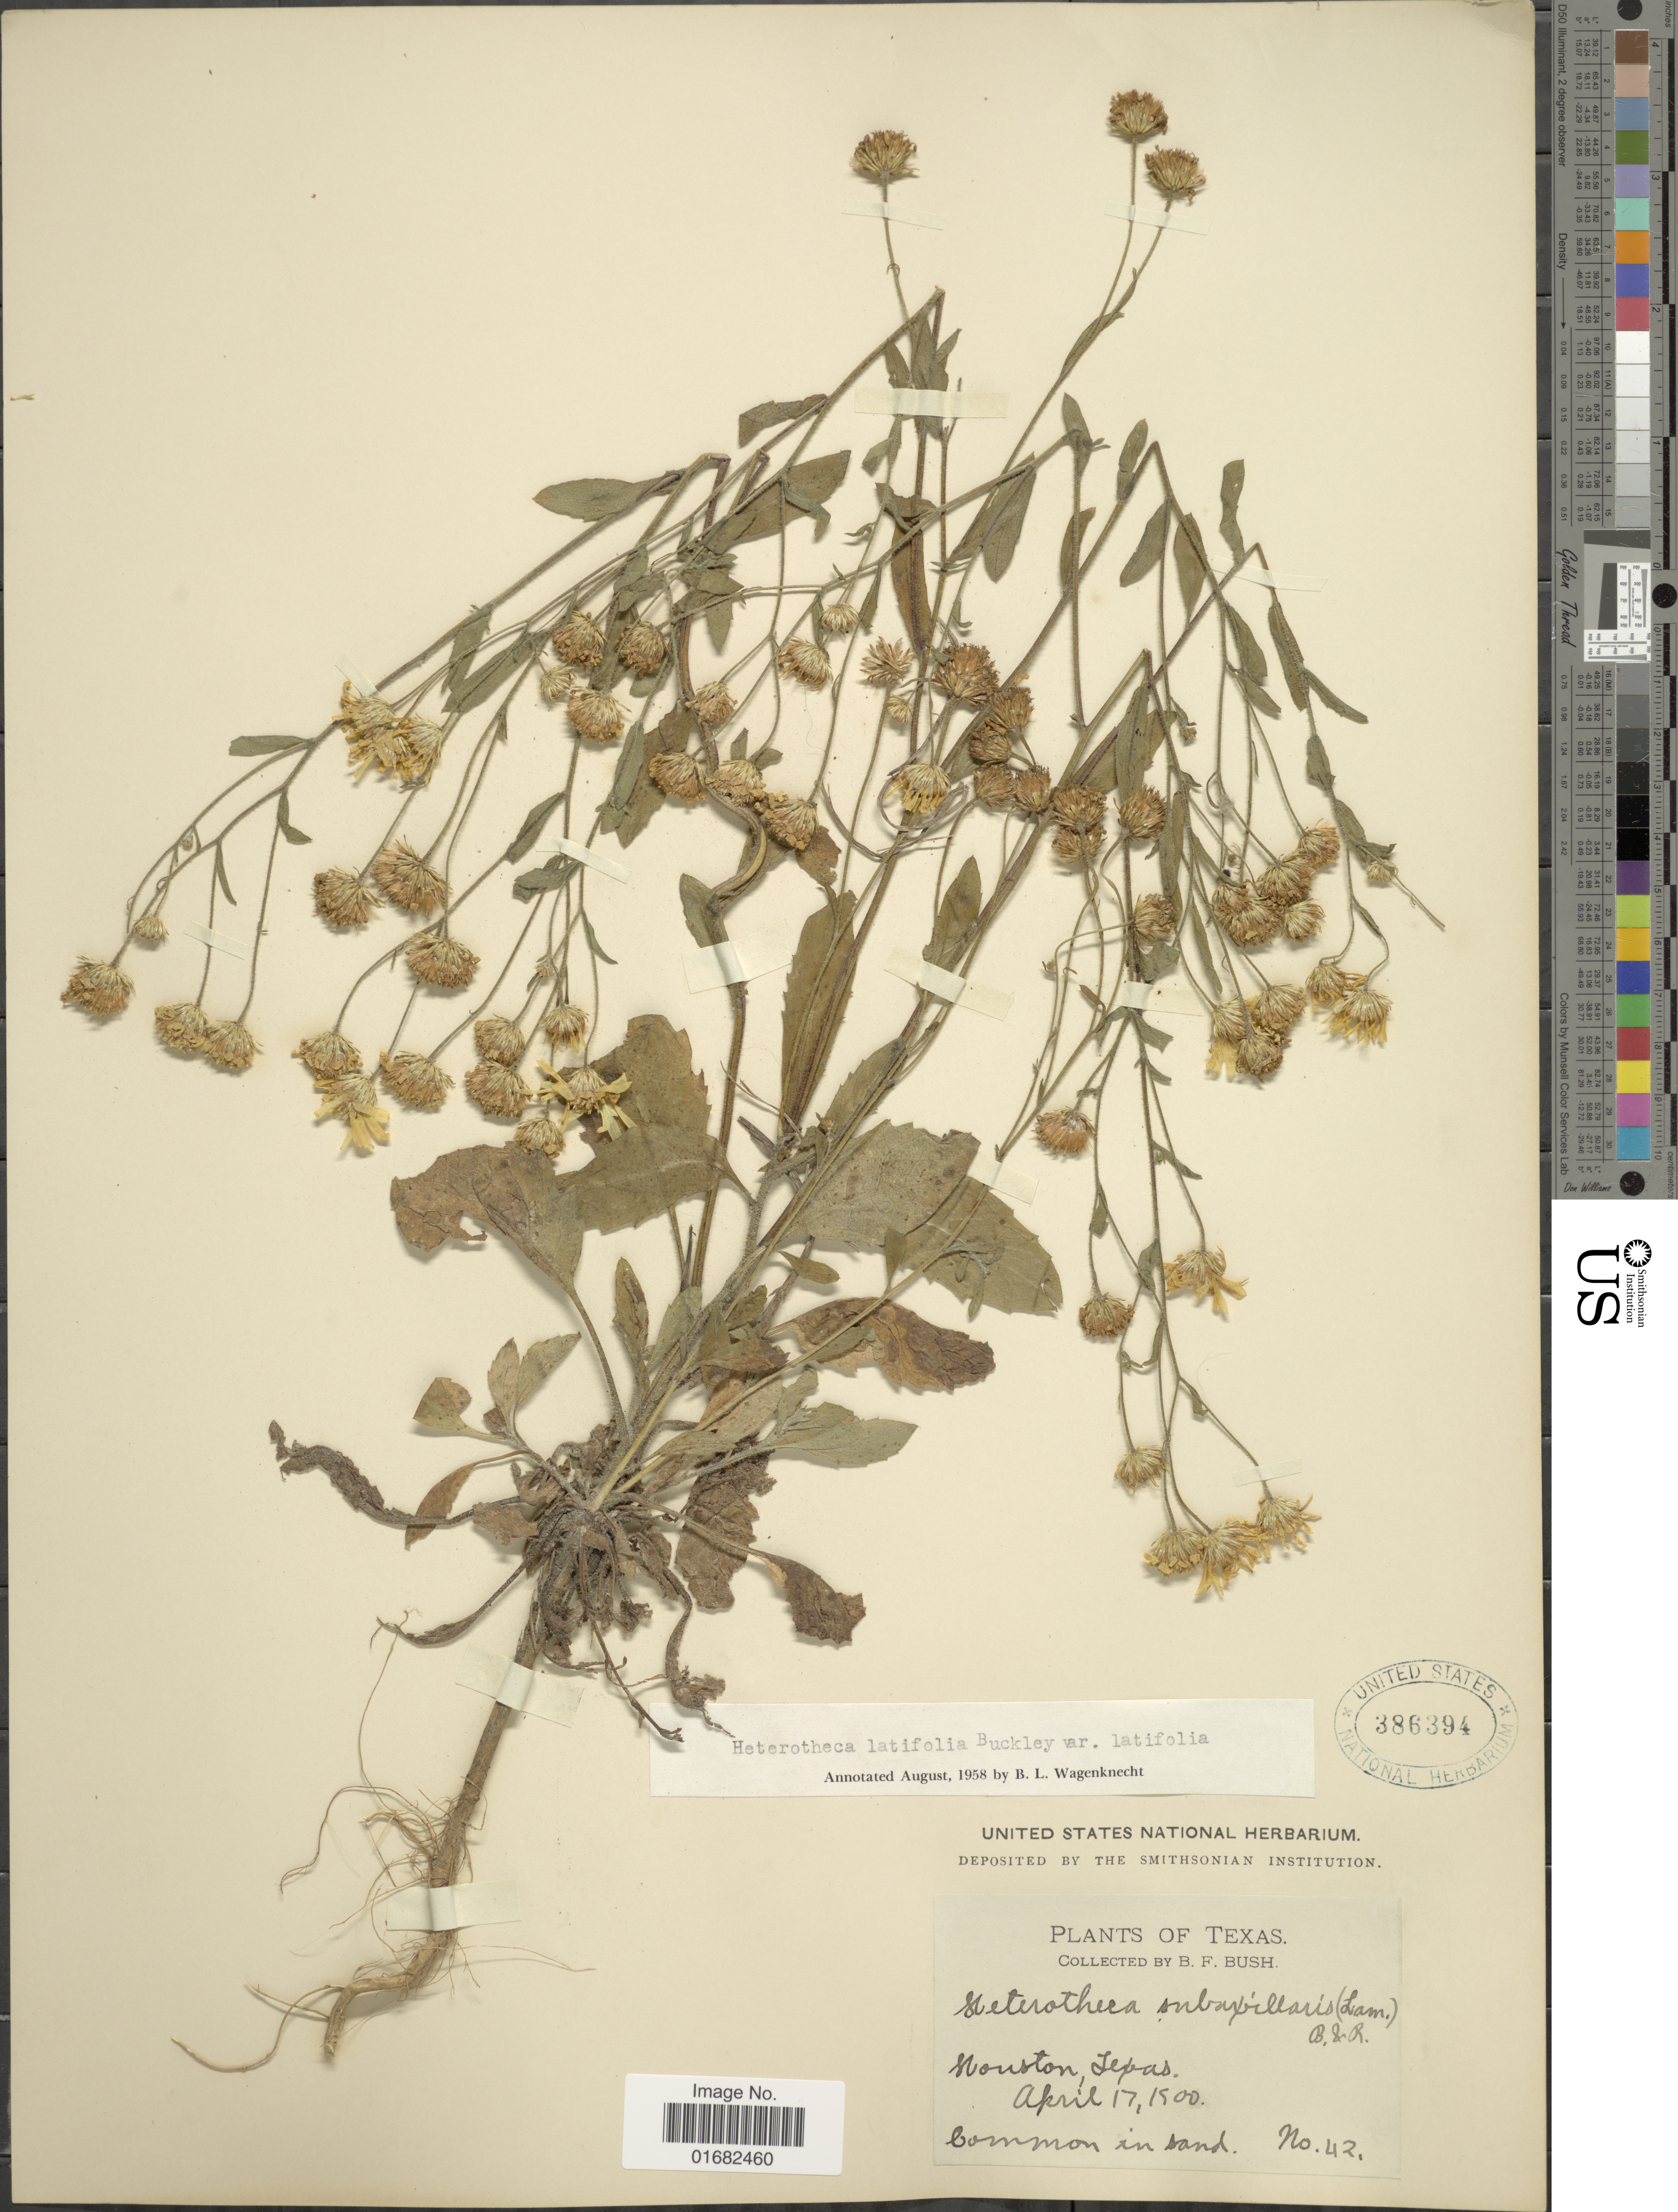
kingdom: Plantae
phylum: Tracheophyta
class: Magnoliopsida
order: Asterales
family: Asteraceae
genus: Heterotheca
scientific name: Heterotheca latifolia var. latifolia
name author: Buckley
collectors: B. F. Bush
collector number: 42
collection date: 1900-04-17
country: United States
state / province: Texas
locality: Houston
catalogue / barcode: US 386394